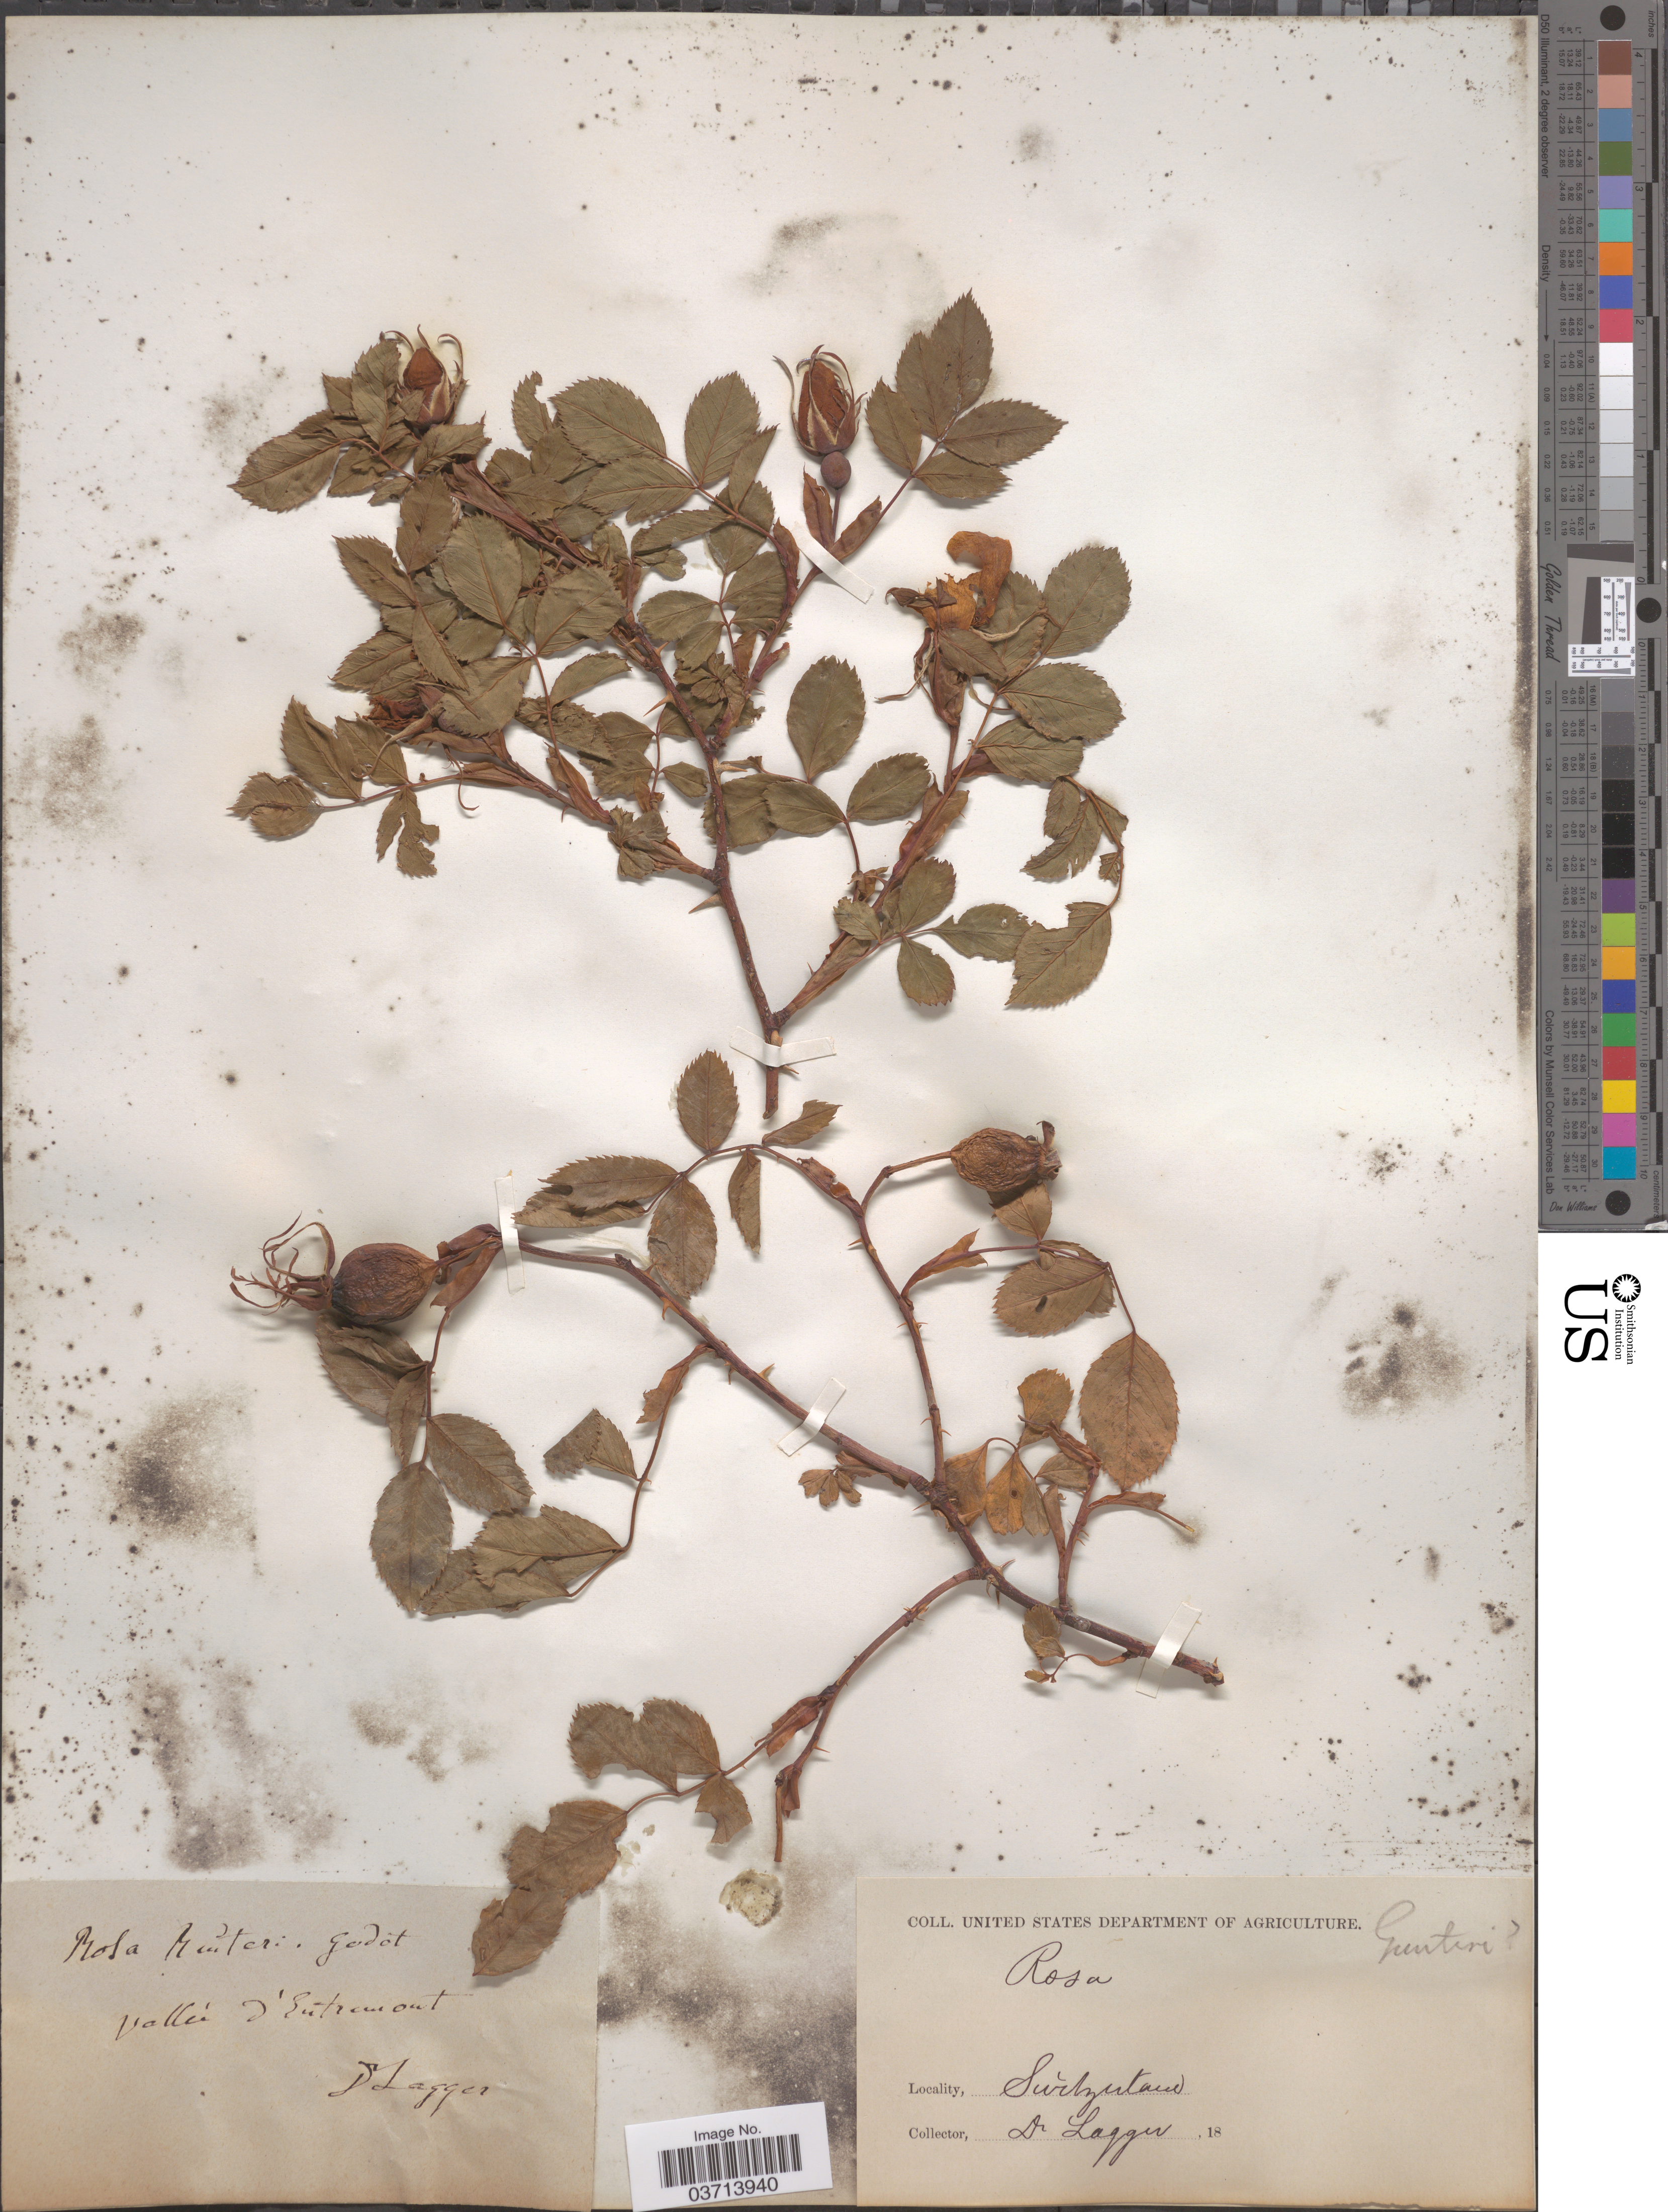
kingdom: Plantae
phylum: Tracheophyta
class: Magnoliopsida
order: Rosales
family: Rosaceae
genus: Rosa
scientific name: Rosa sp.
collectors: F. J. Lagger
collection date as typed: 18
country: Switzerland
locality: Valleé d'Entremont.